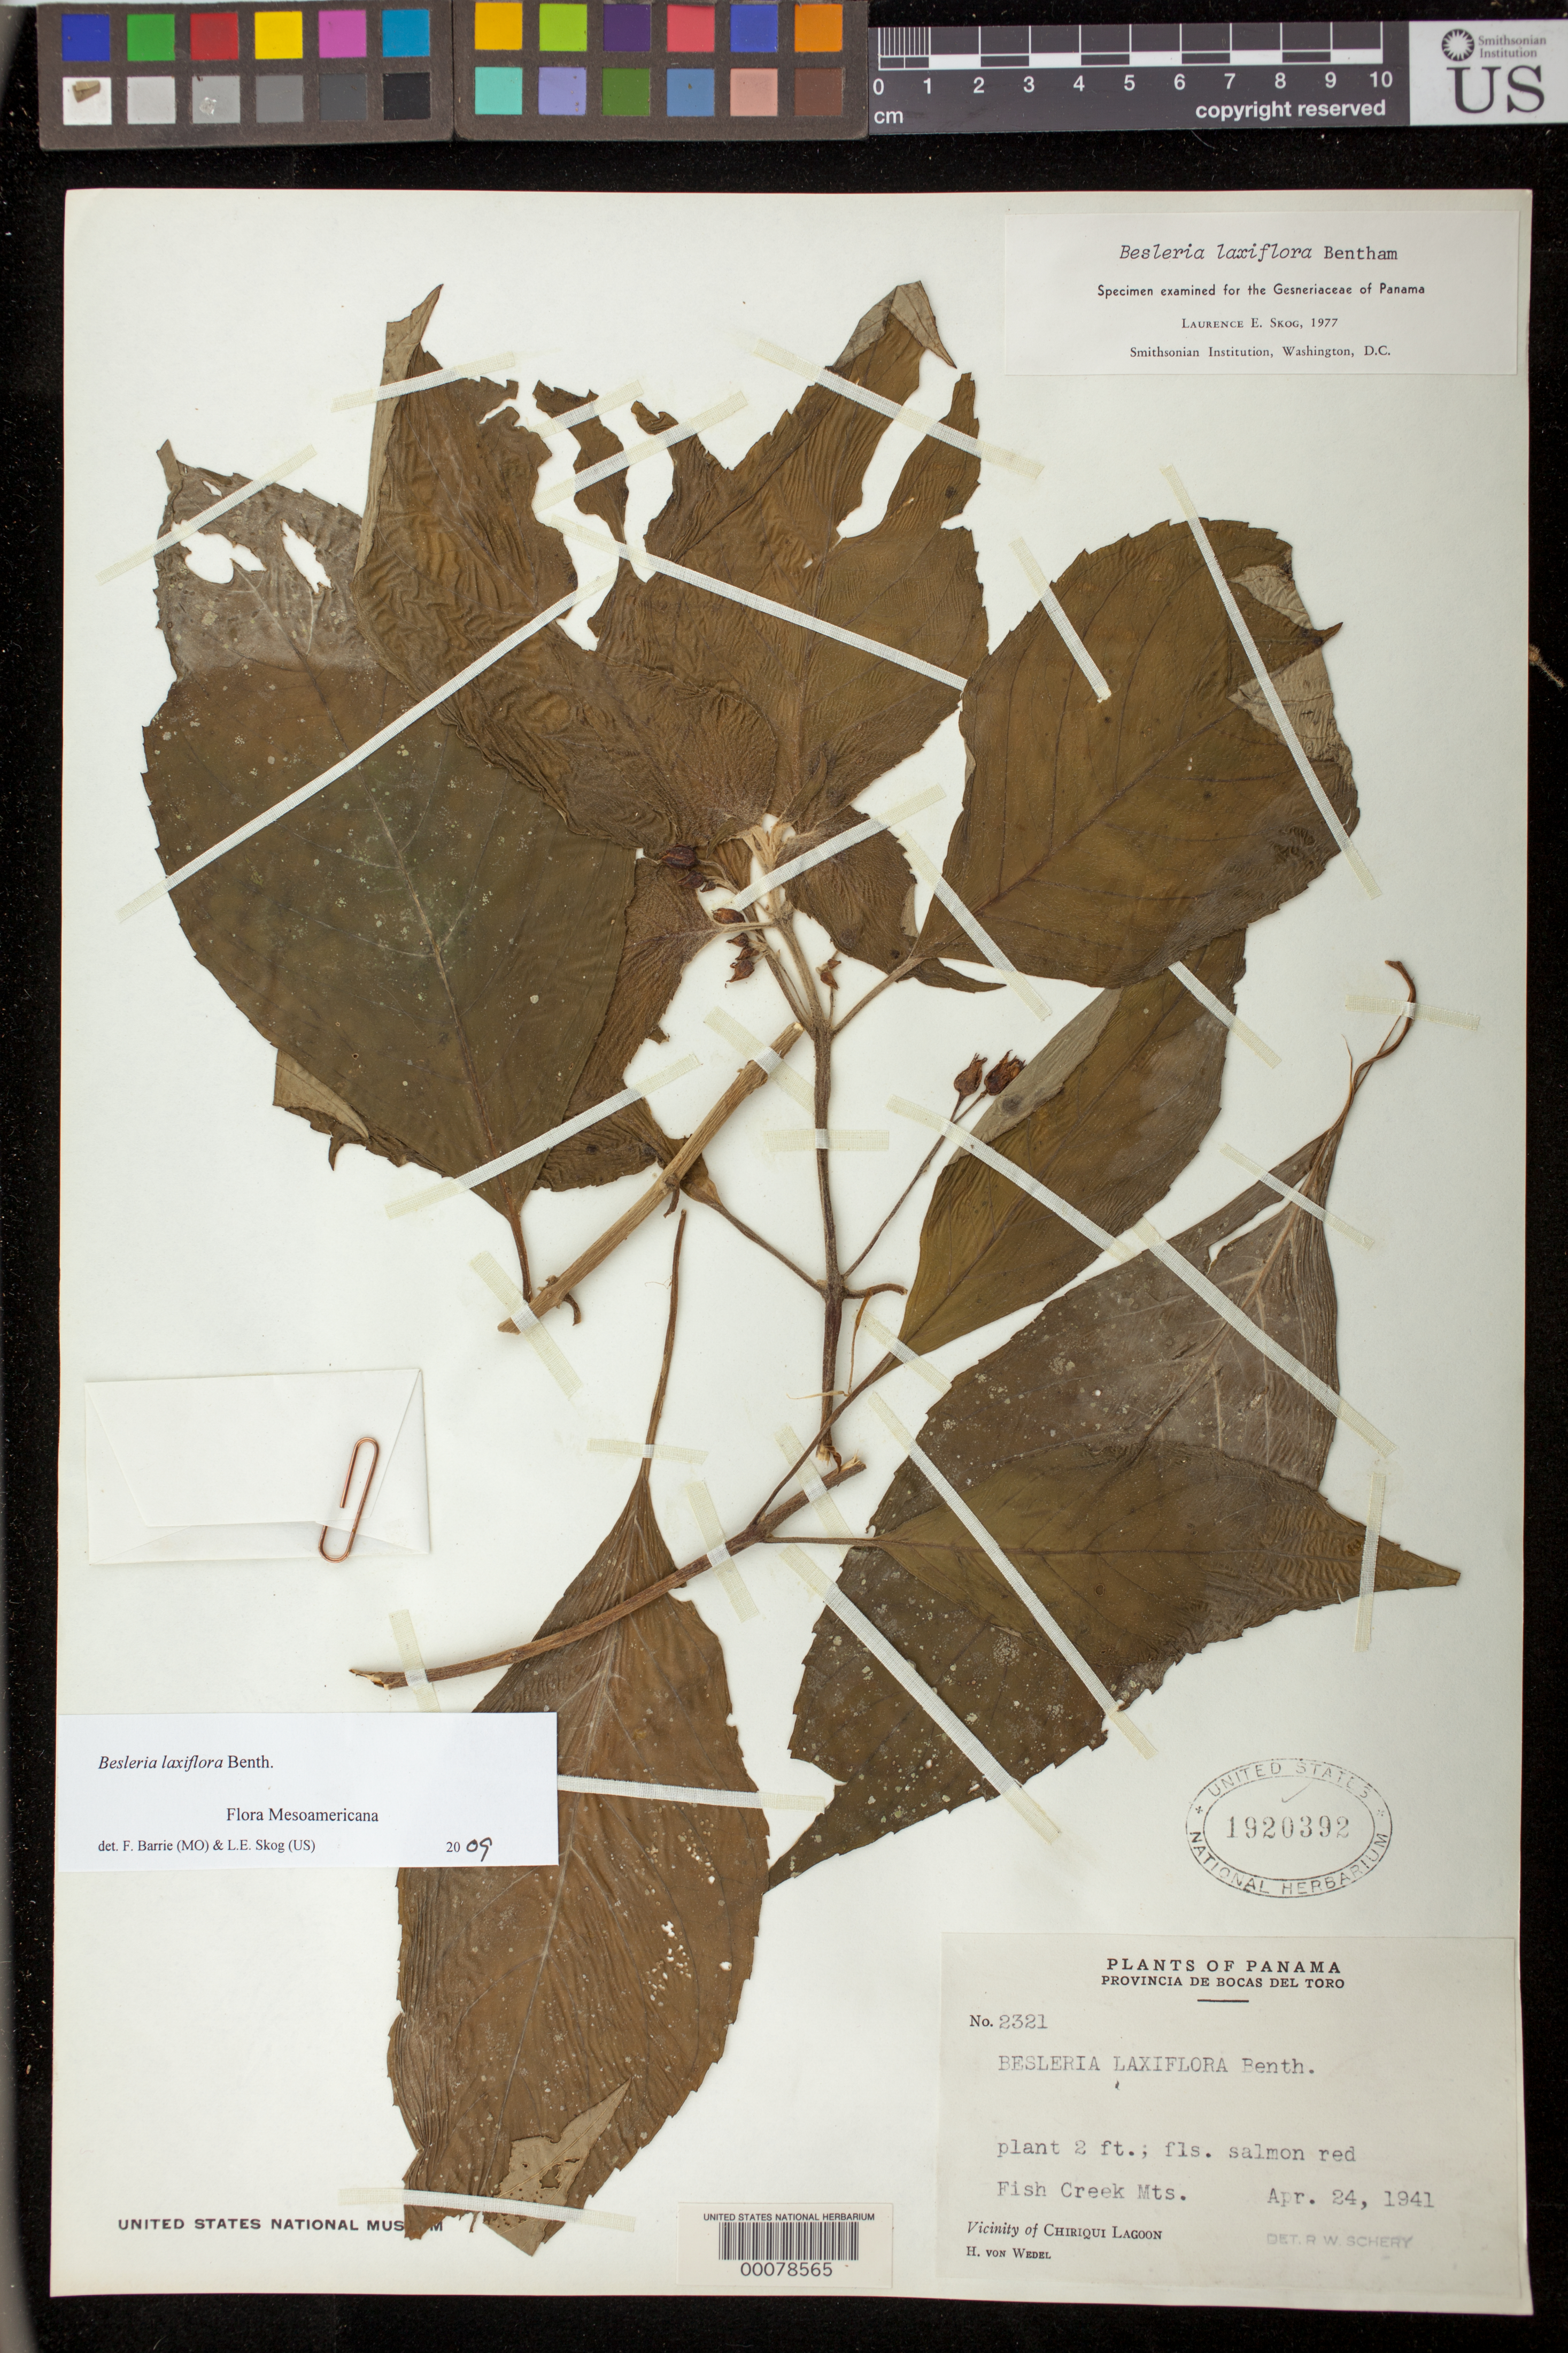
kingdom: Plantae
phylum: Tracheophyta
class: Magnoliopsida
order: Lamiales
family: Gesneriaceae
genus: Besleria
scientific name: Besleria laxiflora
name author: Benth.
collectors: H. von Wedel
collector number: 2321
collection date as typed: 24 Apr 1941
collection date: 1941-04-24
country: Panama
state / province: Bocas del Toro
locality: Vicinity of Chiriqui Lagoon, Fish Creek Mts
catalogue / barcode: US 1920392